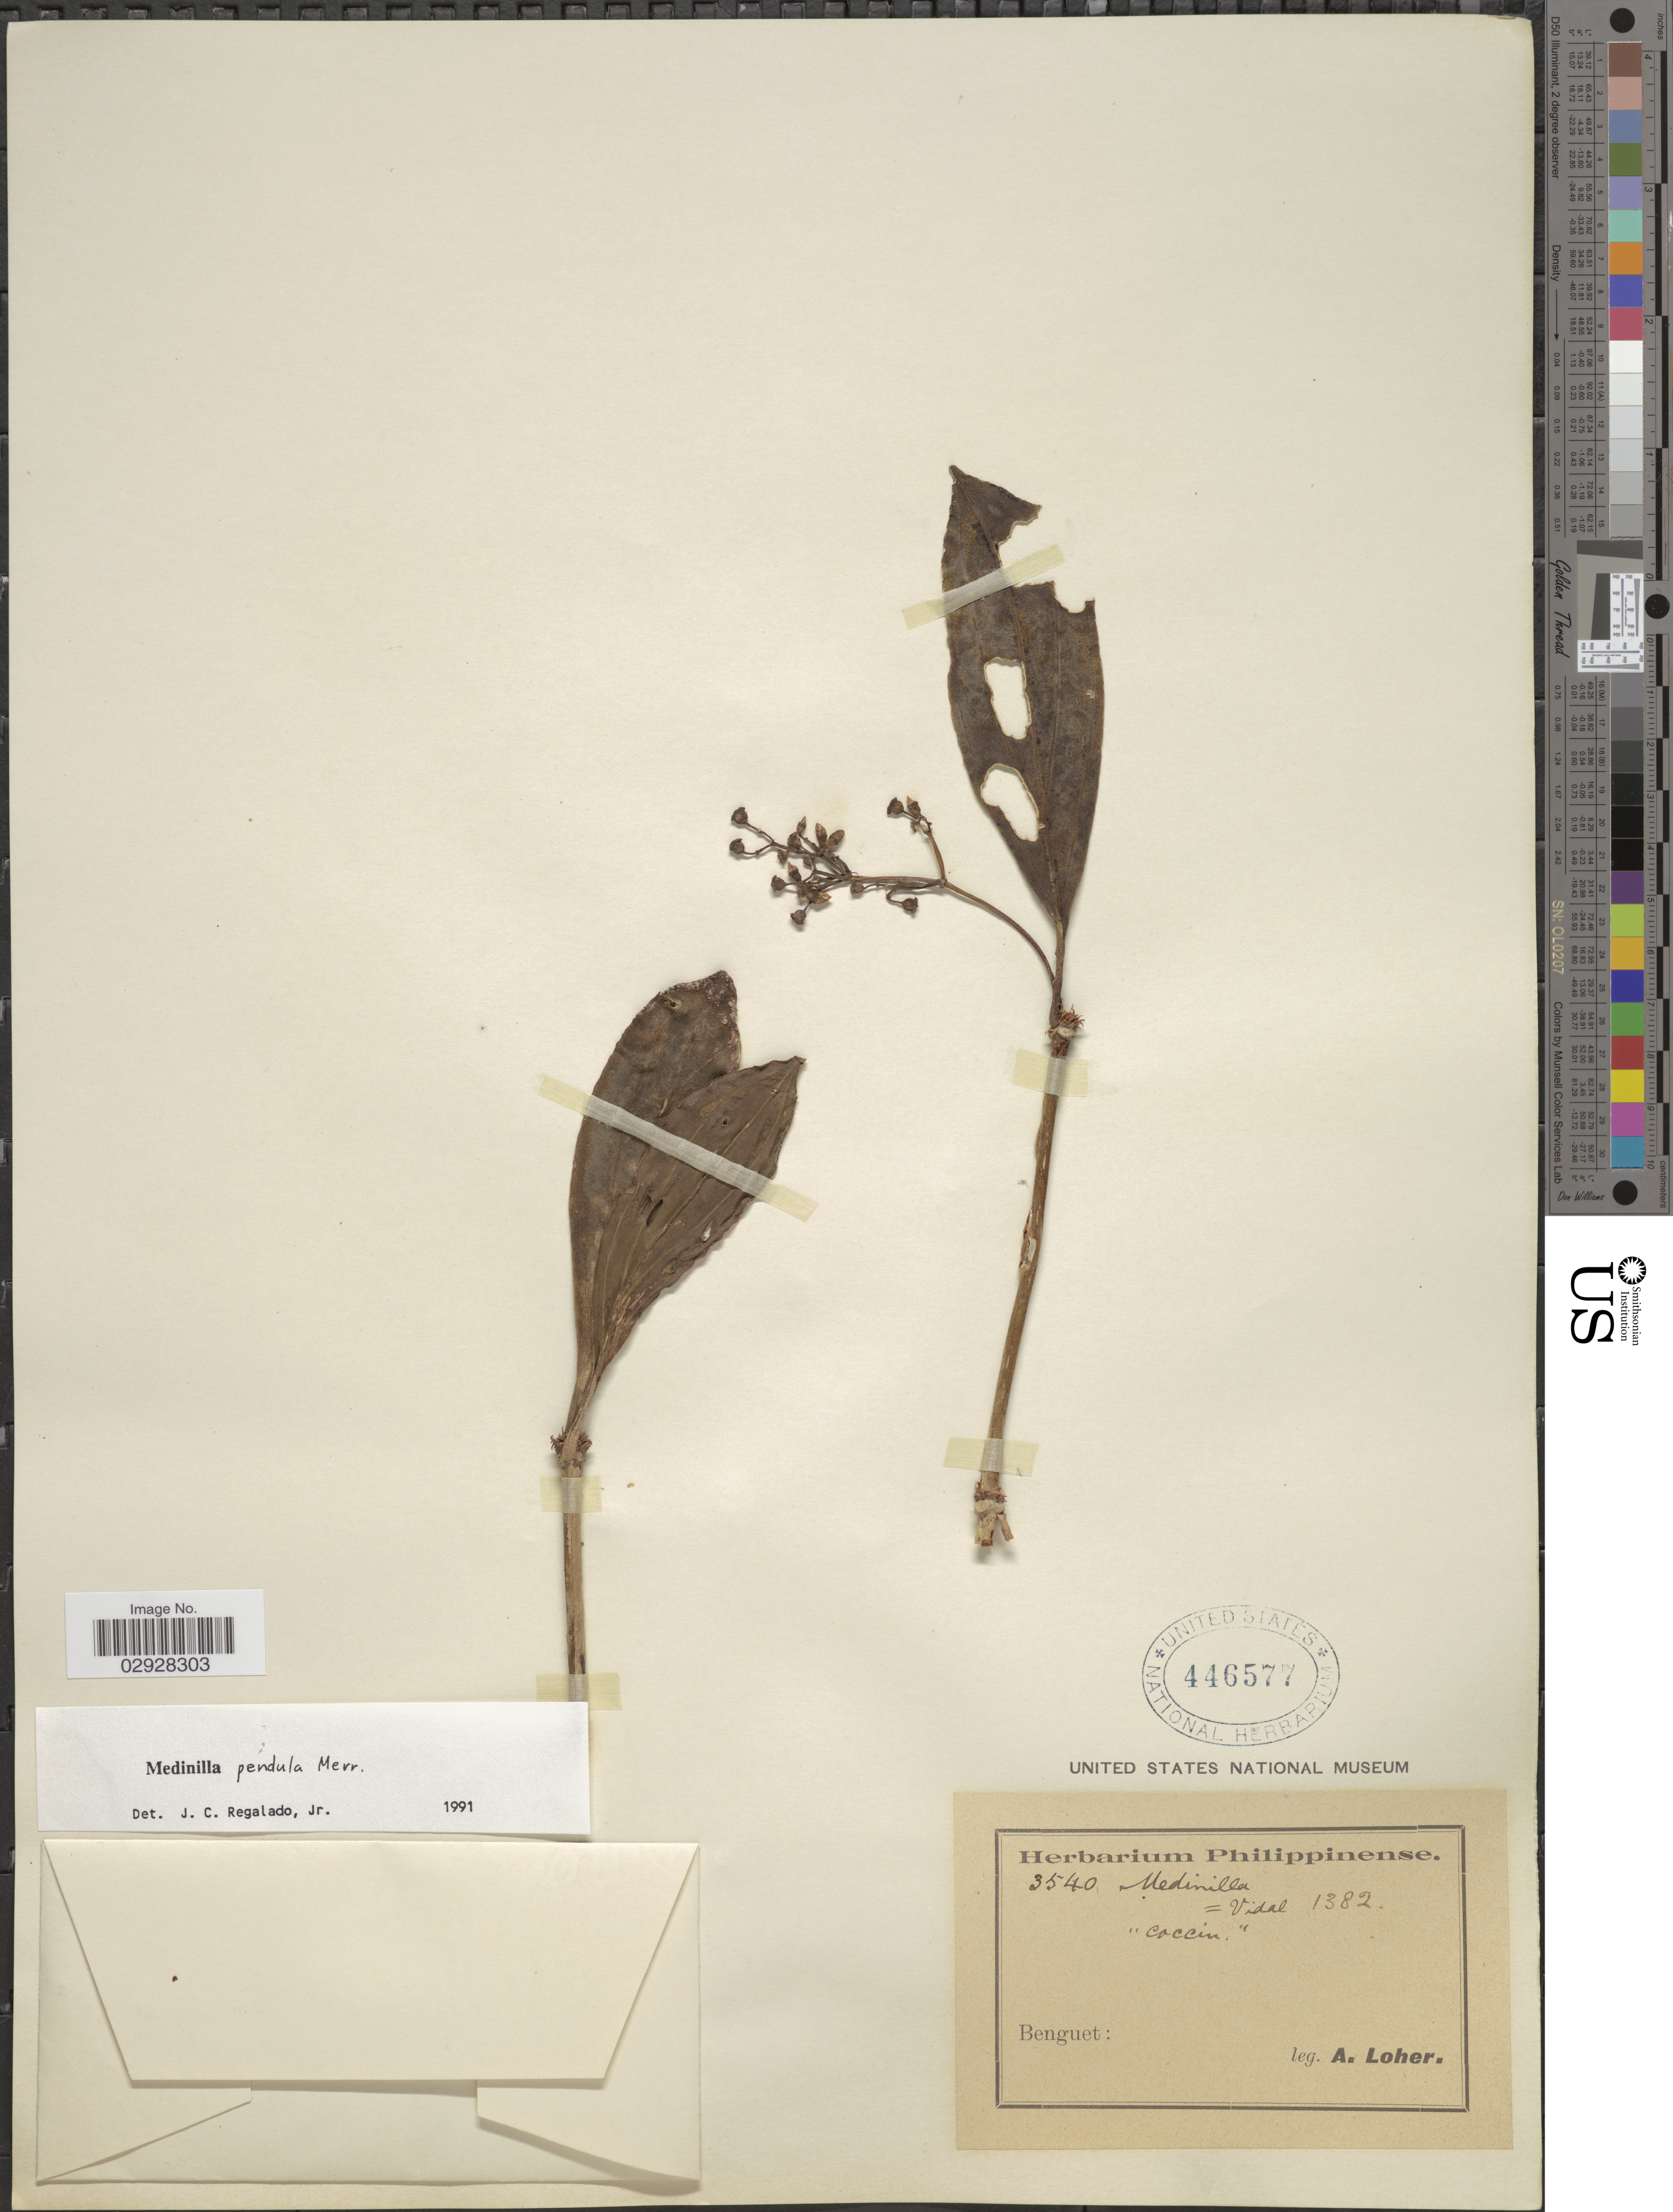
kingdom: Plantae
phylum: Tracheophyta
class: Magnoliopsida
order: Myrtales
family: Melastomataceae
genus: Medinilla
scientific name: Medinilla pendula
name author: Merr.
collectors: A. Loher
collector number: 3540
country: Philippines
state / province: Cordillera (Administrative Region)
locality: Benguet.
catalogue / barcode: US 446577